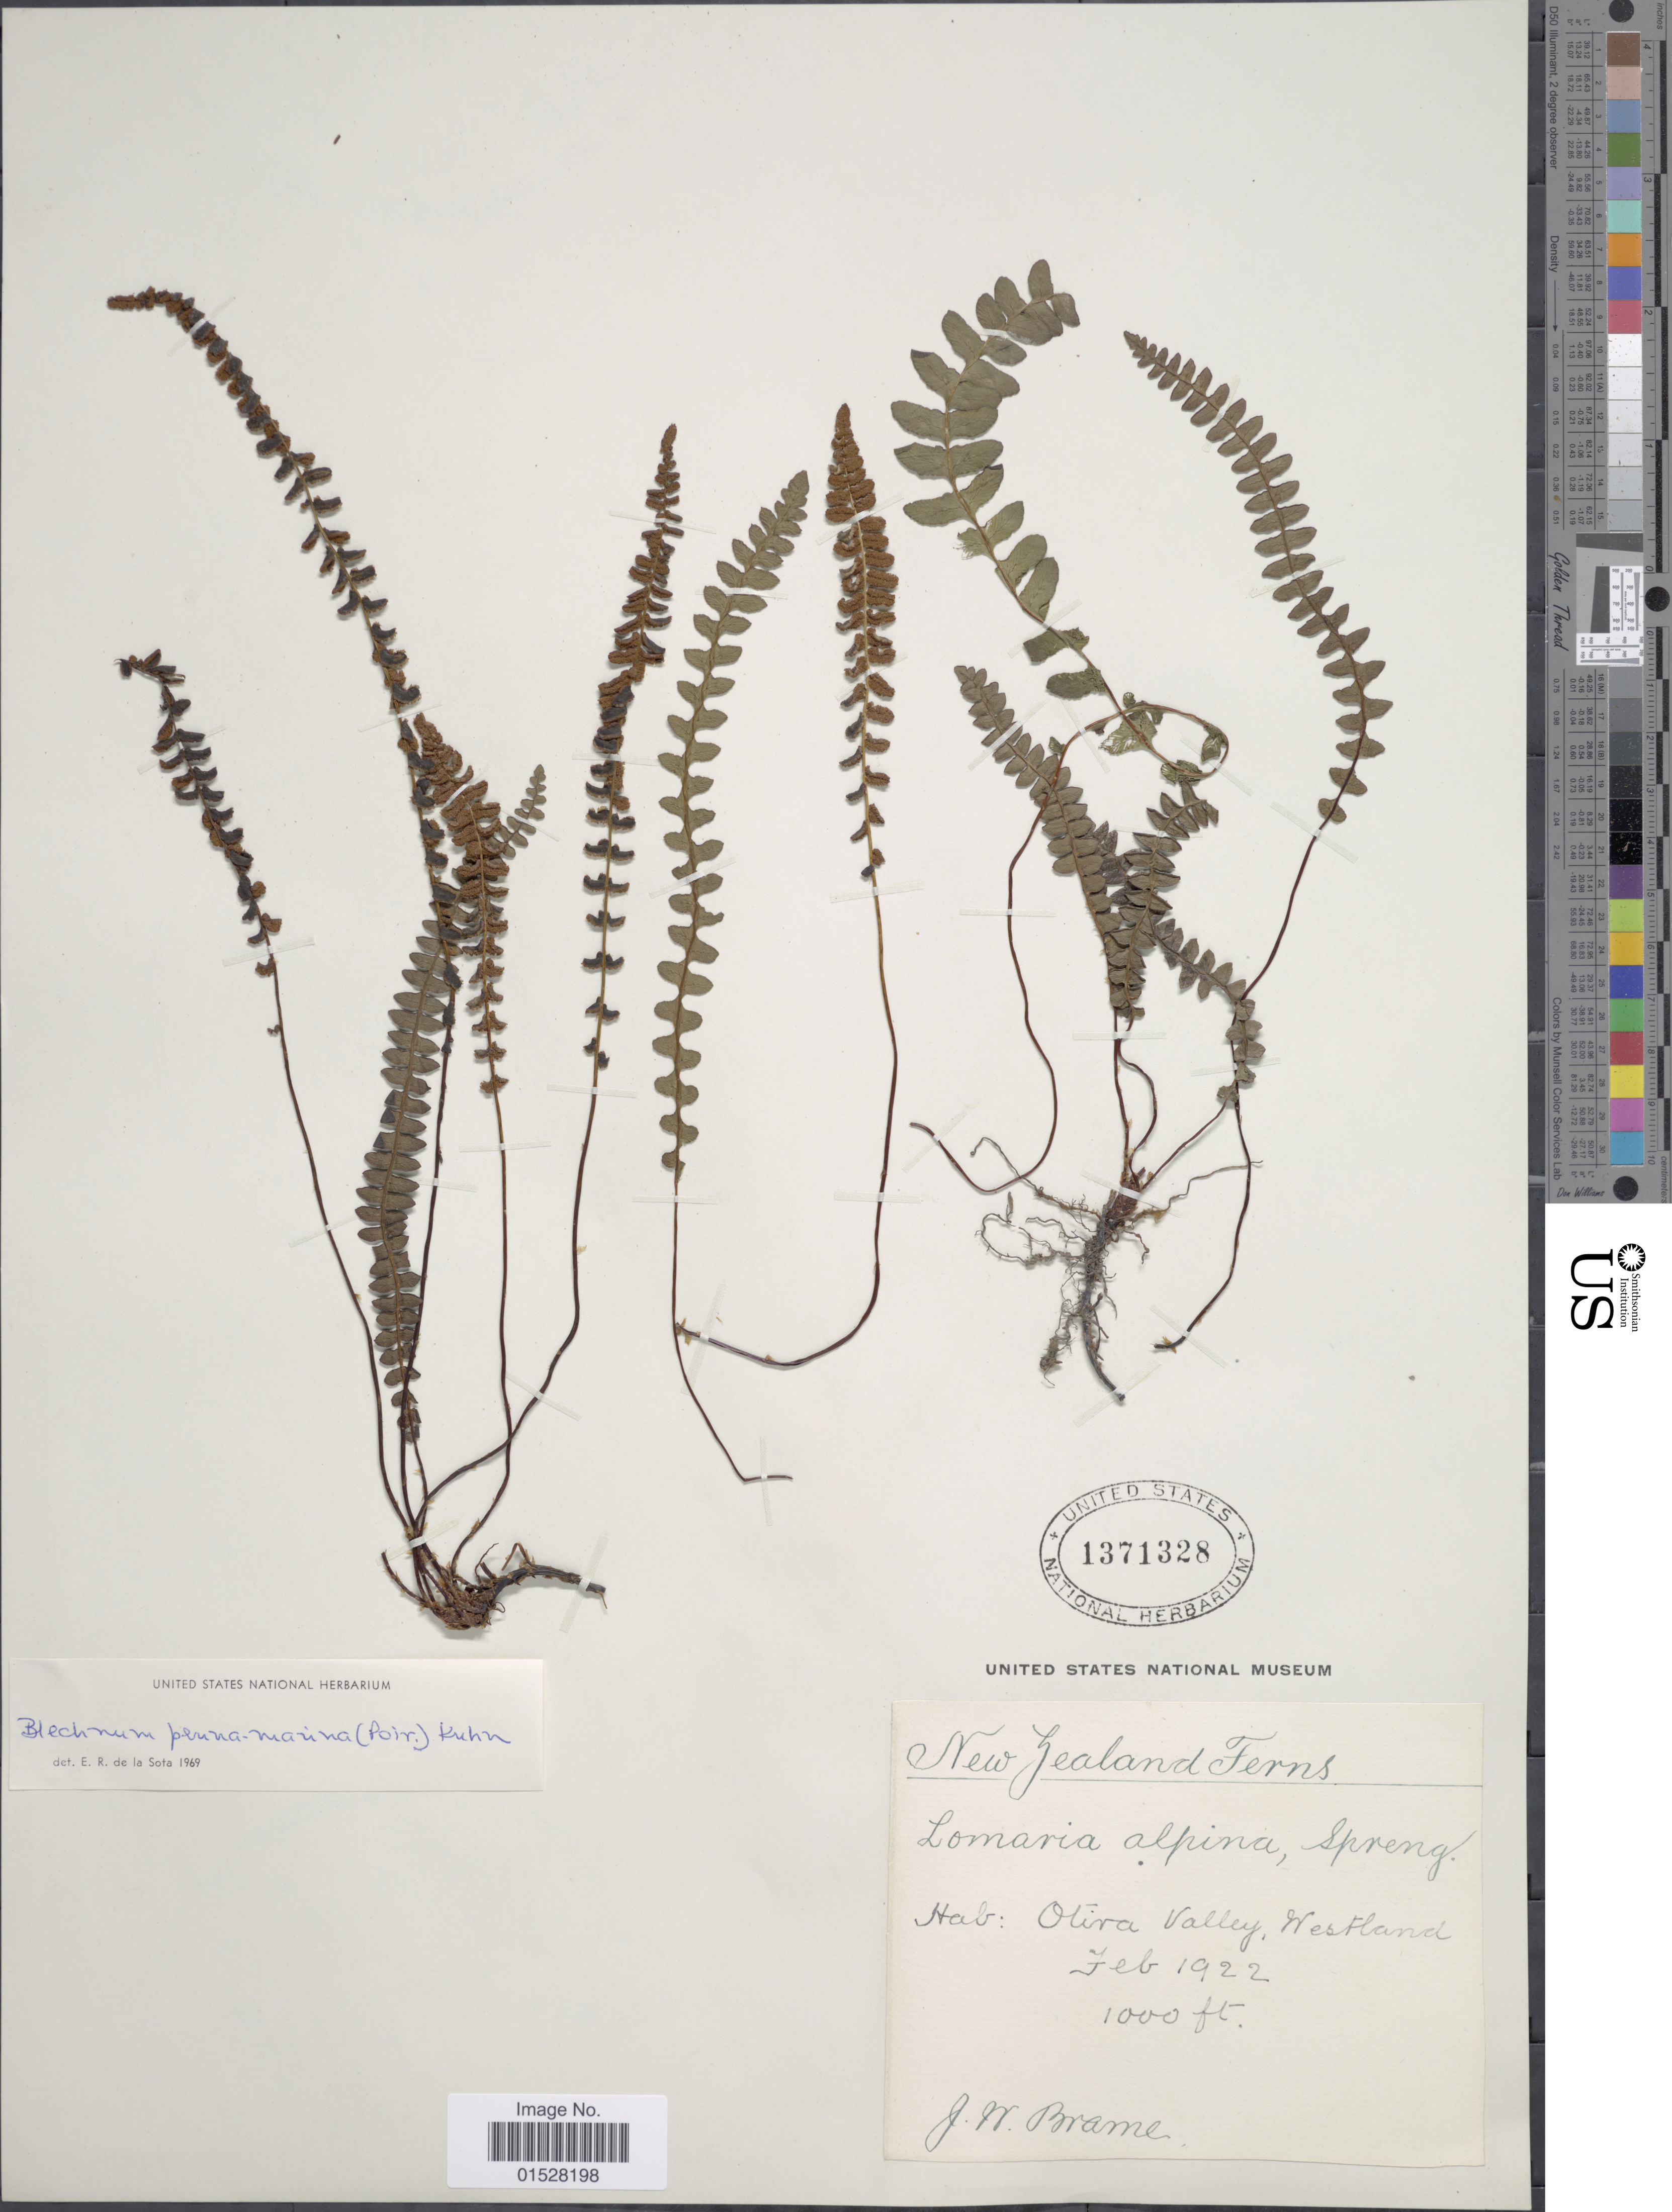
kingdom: Plantae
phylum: Tracheophyta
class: Polypodiopsida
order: Polypodiales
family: Blechnaceae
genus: Blechnum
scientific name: Blechnum penna-marina subsp. alpina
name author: T.C. Chambers & P. A. Farrant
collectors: J. Brame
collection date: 1922-02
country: New Zealand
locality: Oliva Valley, Westland.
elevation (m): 305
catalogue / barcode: US 1371328